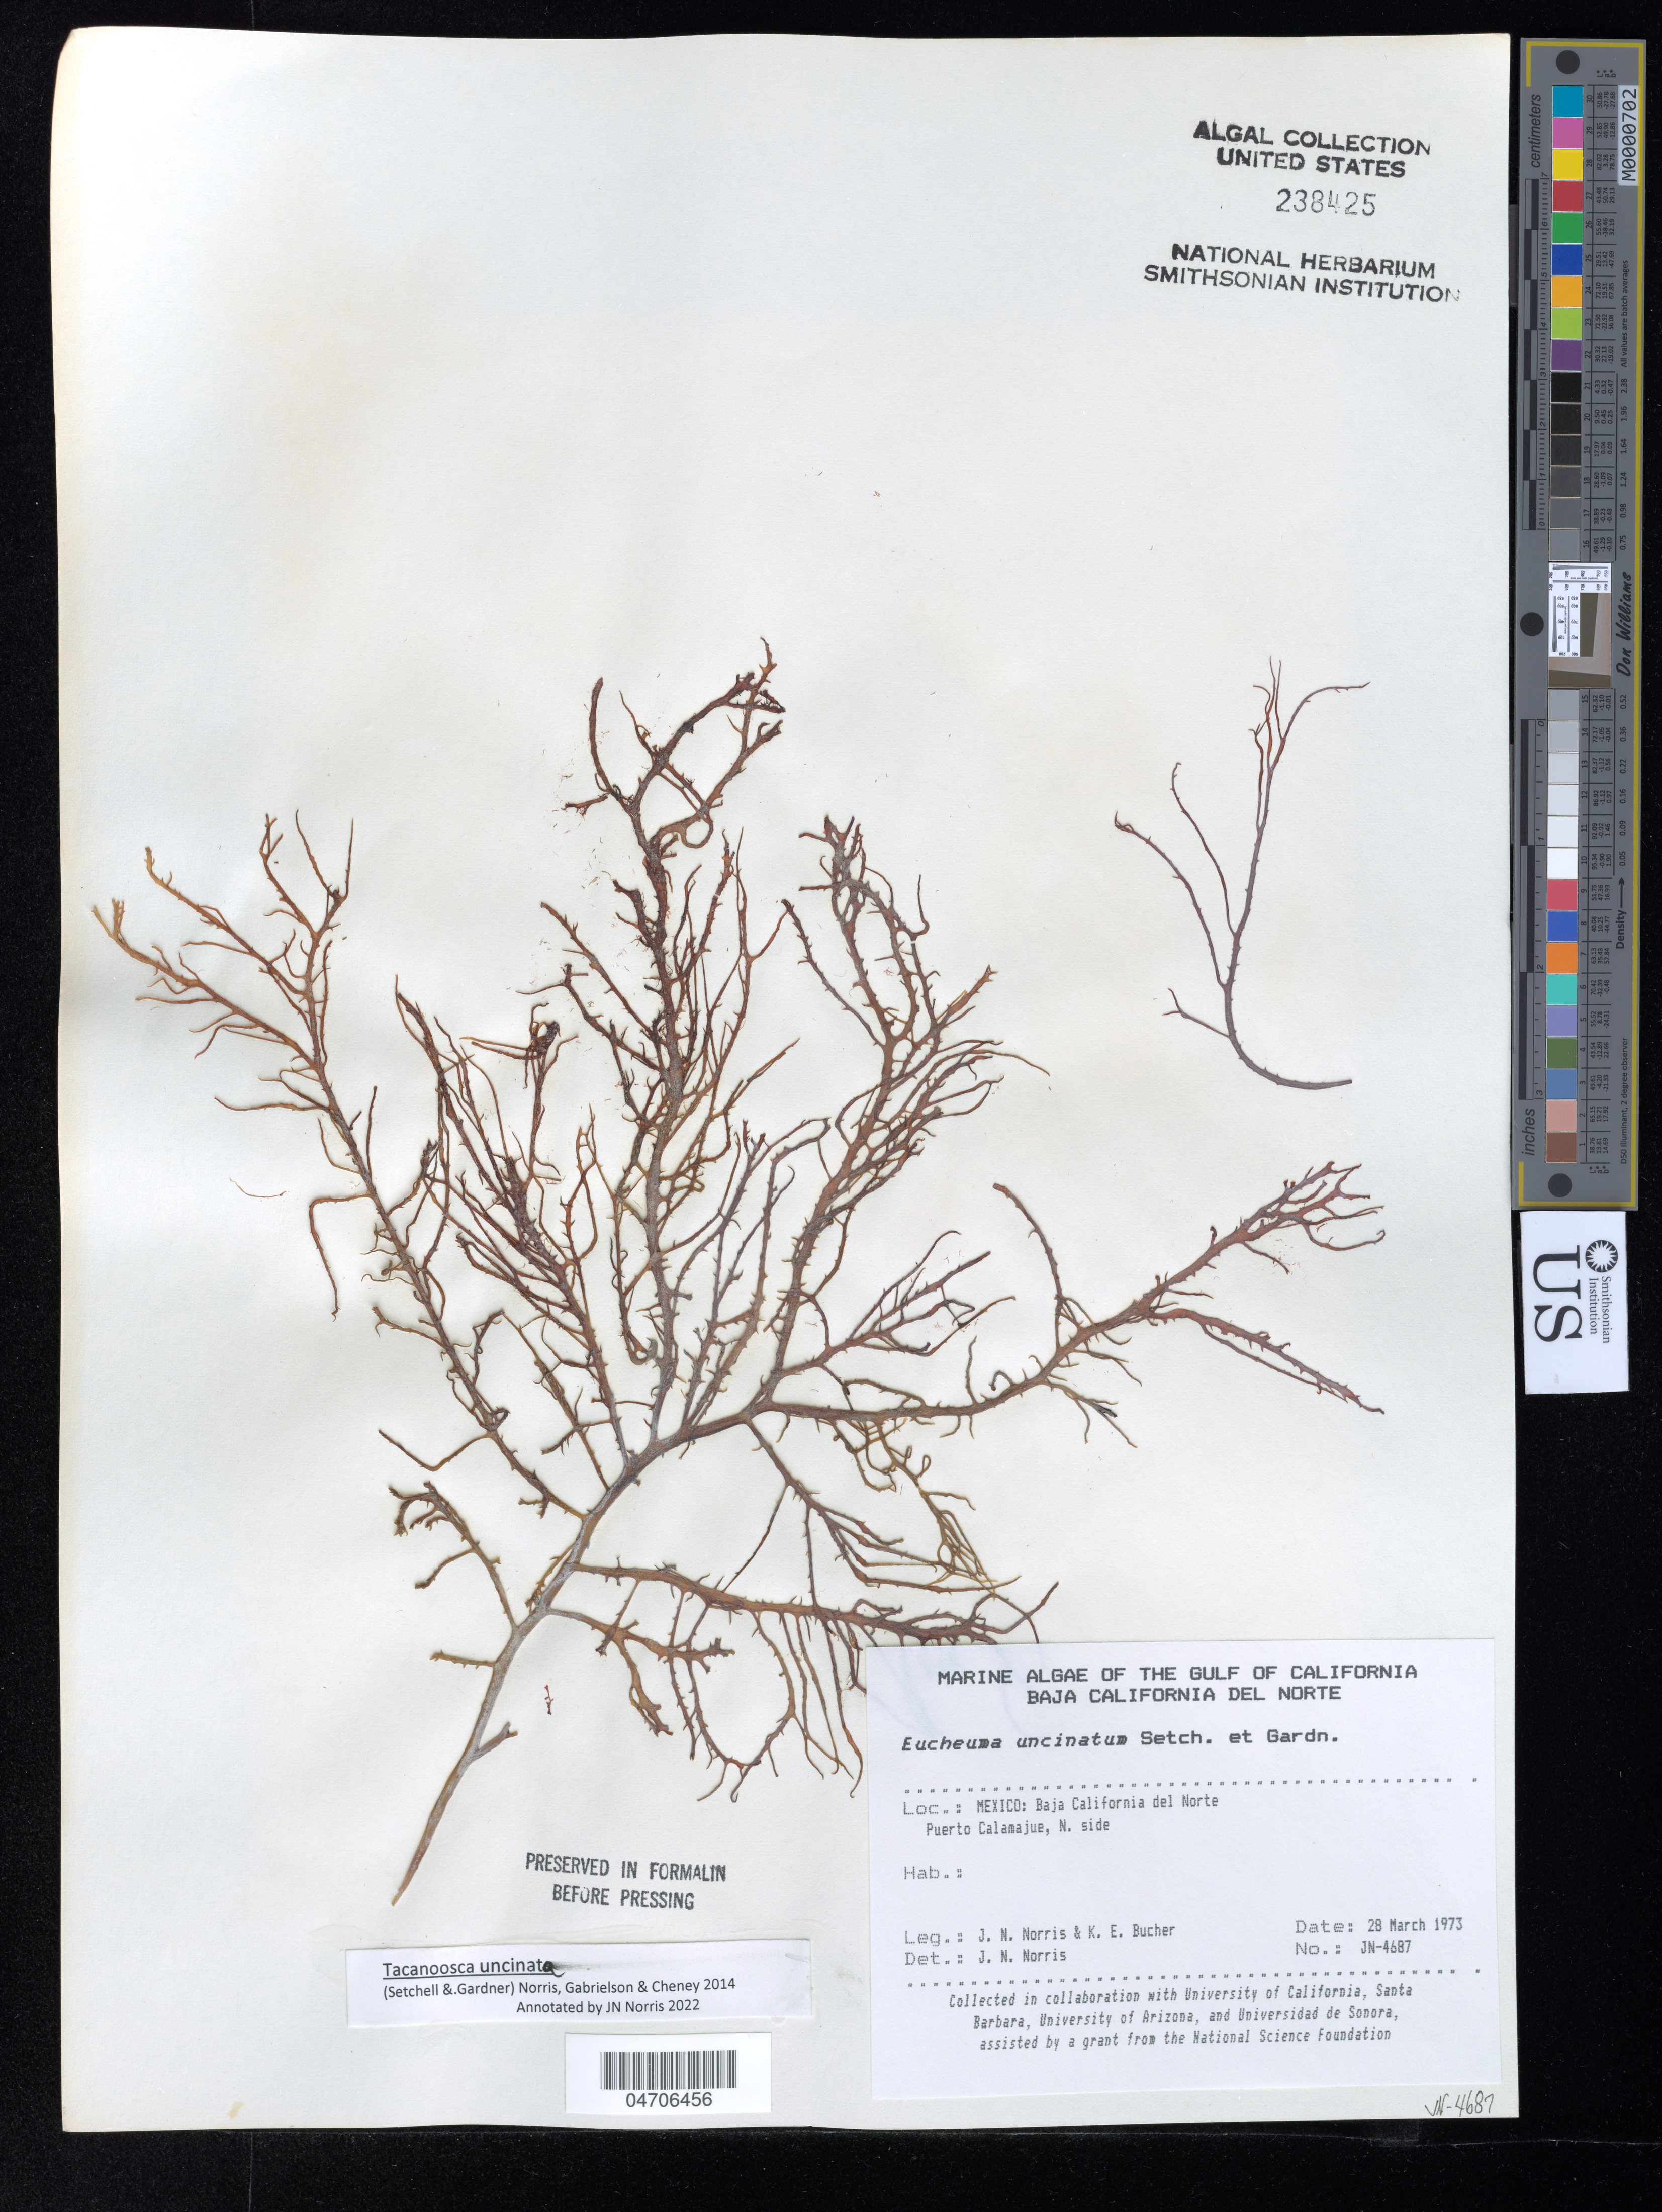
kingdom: Plantae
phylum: Rhodophyta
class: Florideophyceae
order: Gigartinales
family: Solieriaceae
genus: Eucheuma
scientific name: Eucheuma uncinatum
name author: Setch. & N.L. Gardner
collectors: J. Norris & K. E. Bucher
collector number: JN-4687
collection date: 1973-03-28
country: Mexico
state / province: Baja California Norte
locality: The Gulf of California. Baja California del Norte Puerto Calamajue, N. side.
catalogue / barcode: US 238425